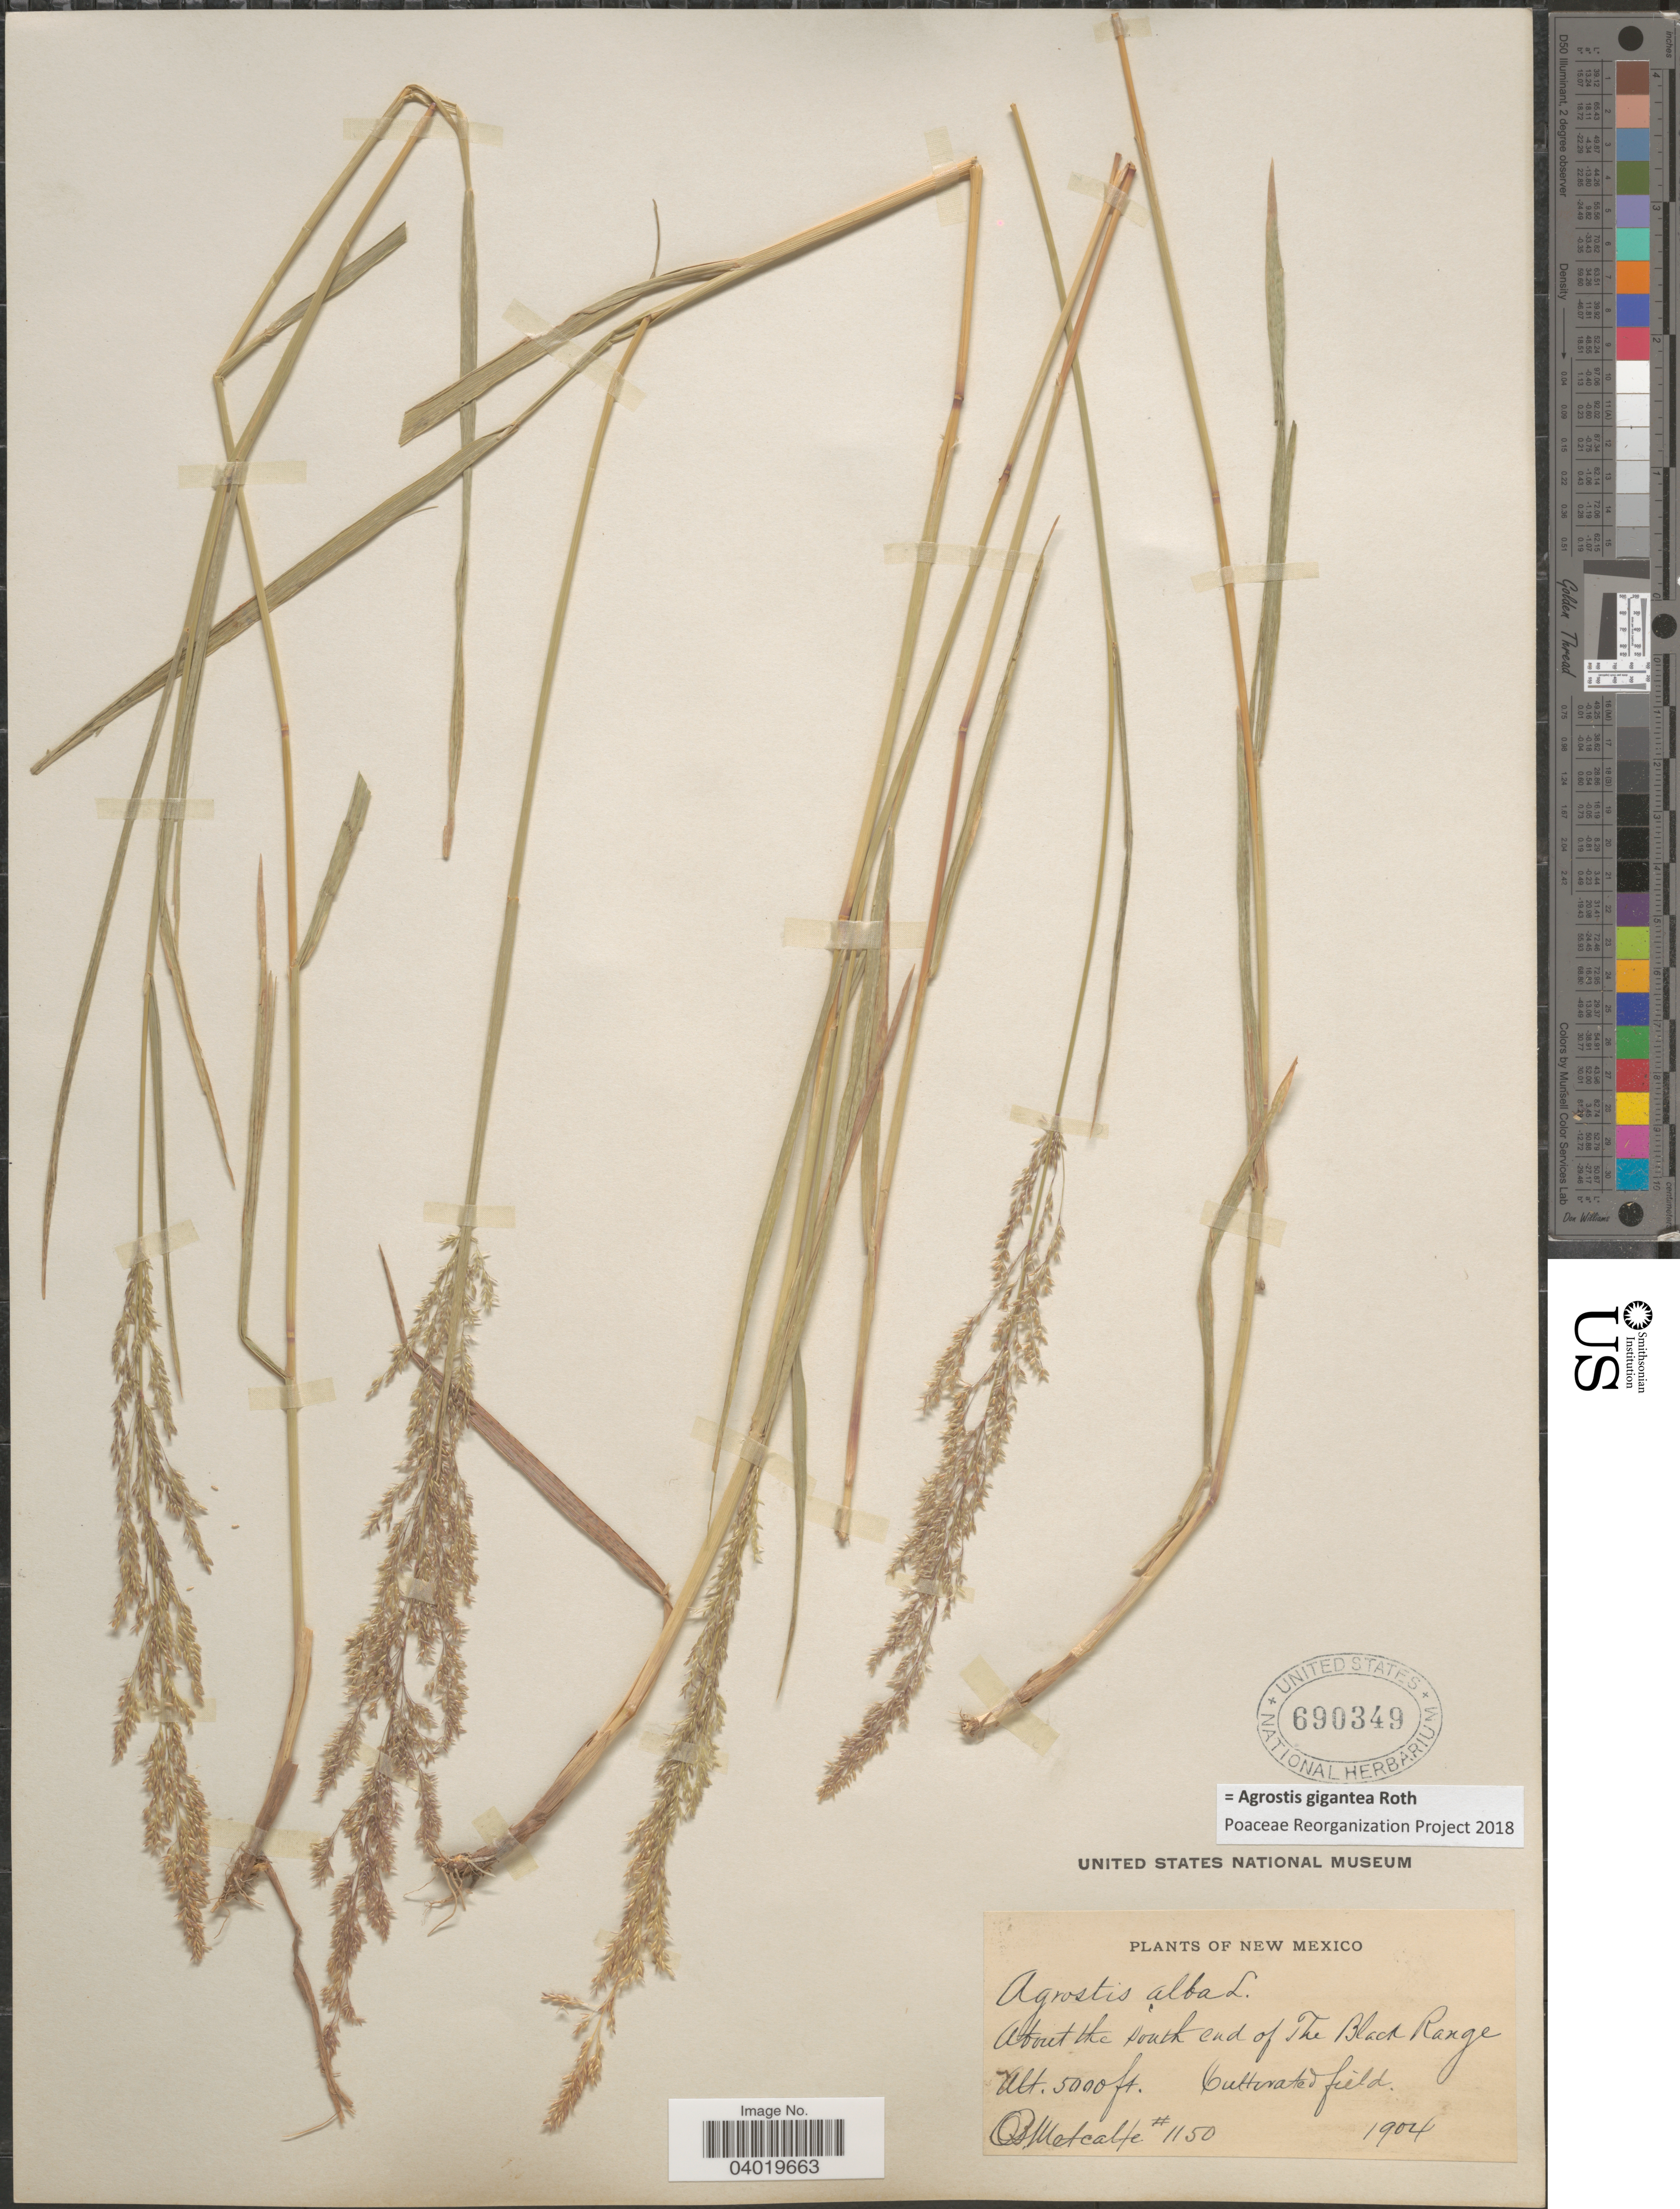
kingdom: Plantae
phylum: Tracheophyta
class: Liliopsida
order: Poales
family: Poaceae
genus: Agrostis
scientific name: Agrostis gigantea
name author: Roth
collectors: O. B. Metcalfe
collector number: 1150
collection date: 1904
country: United States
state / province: New Mexico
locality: About the south end of The Black Range.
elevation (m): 1524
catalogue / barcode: US 690349